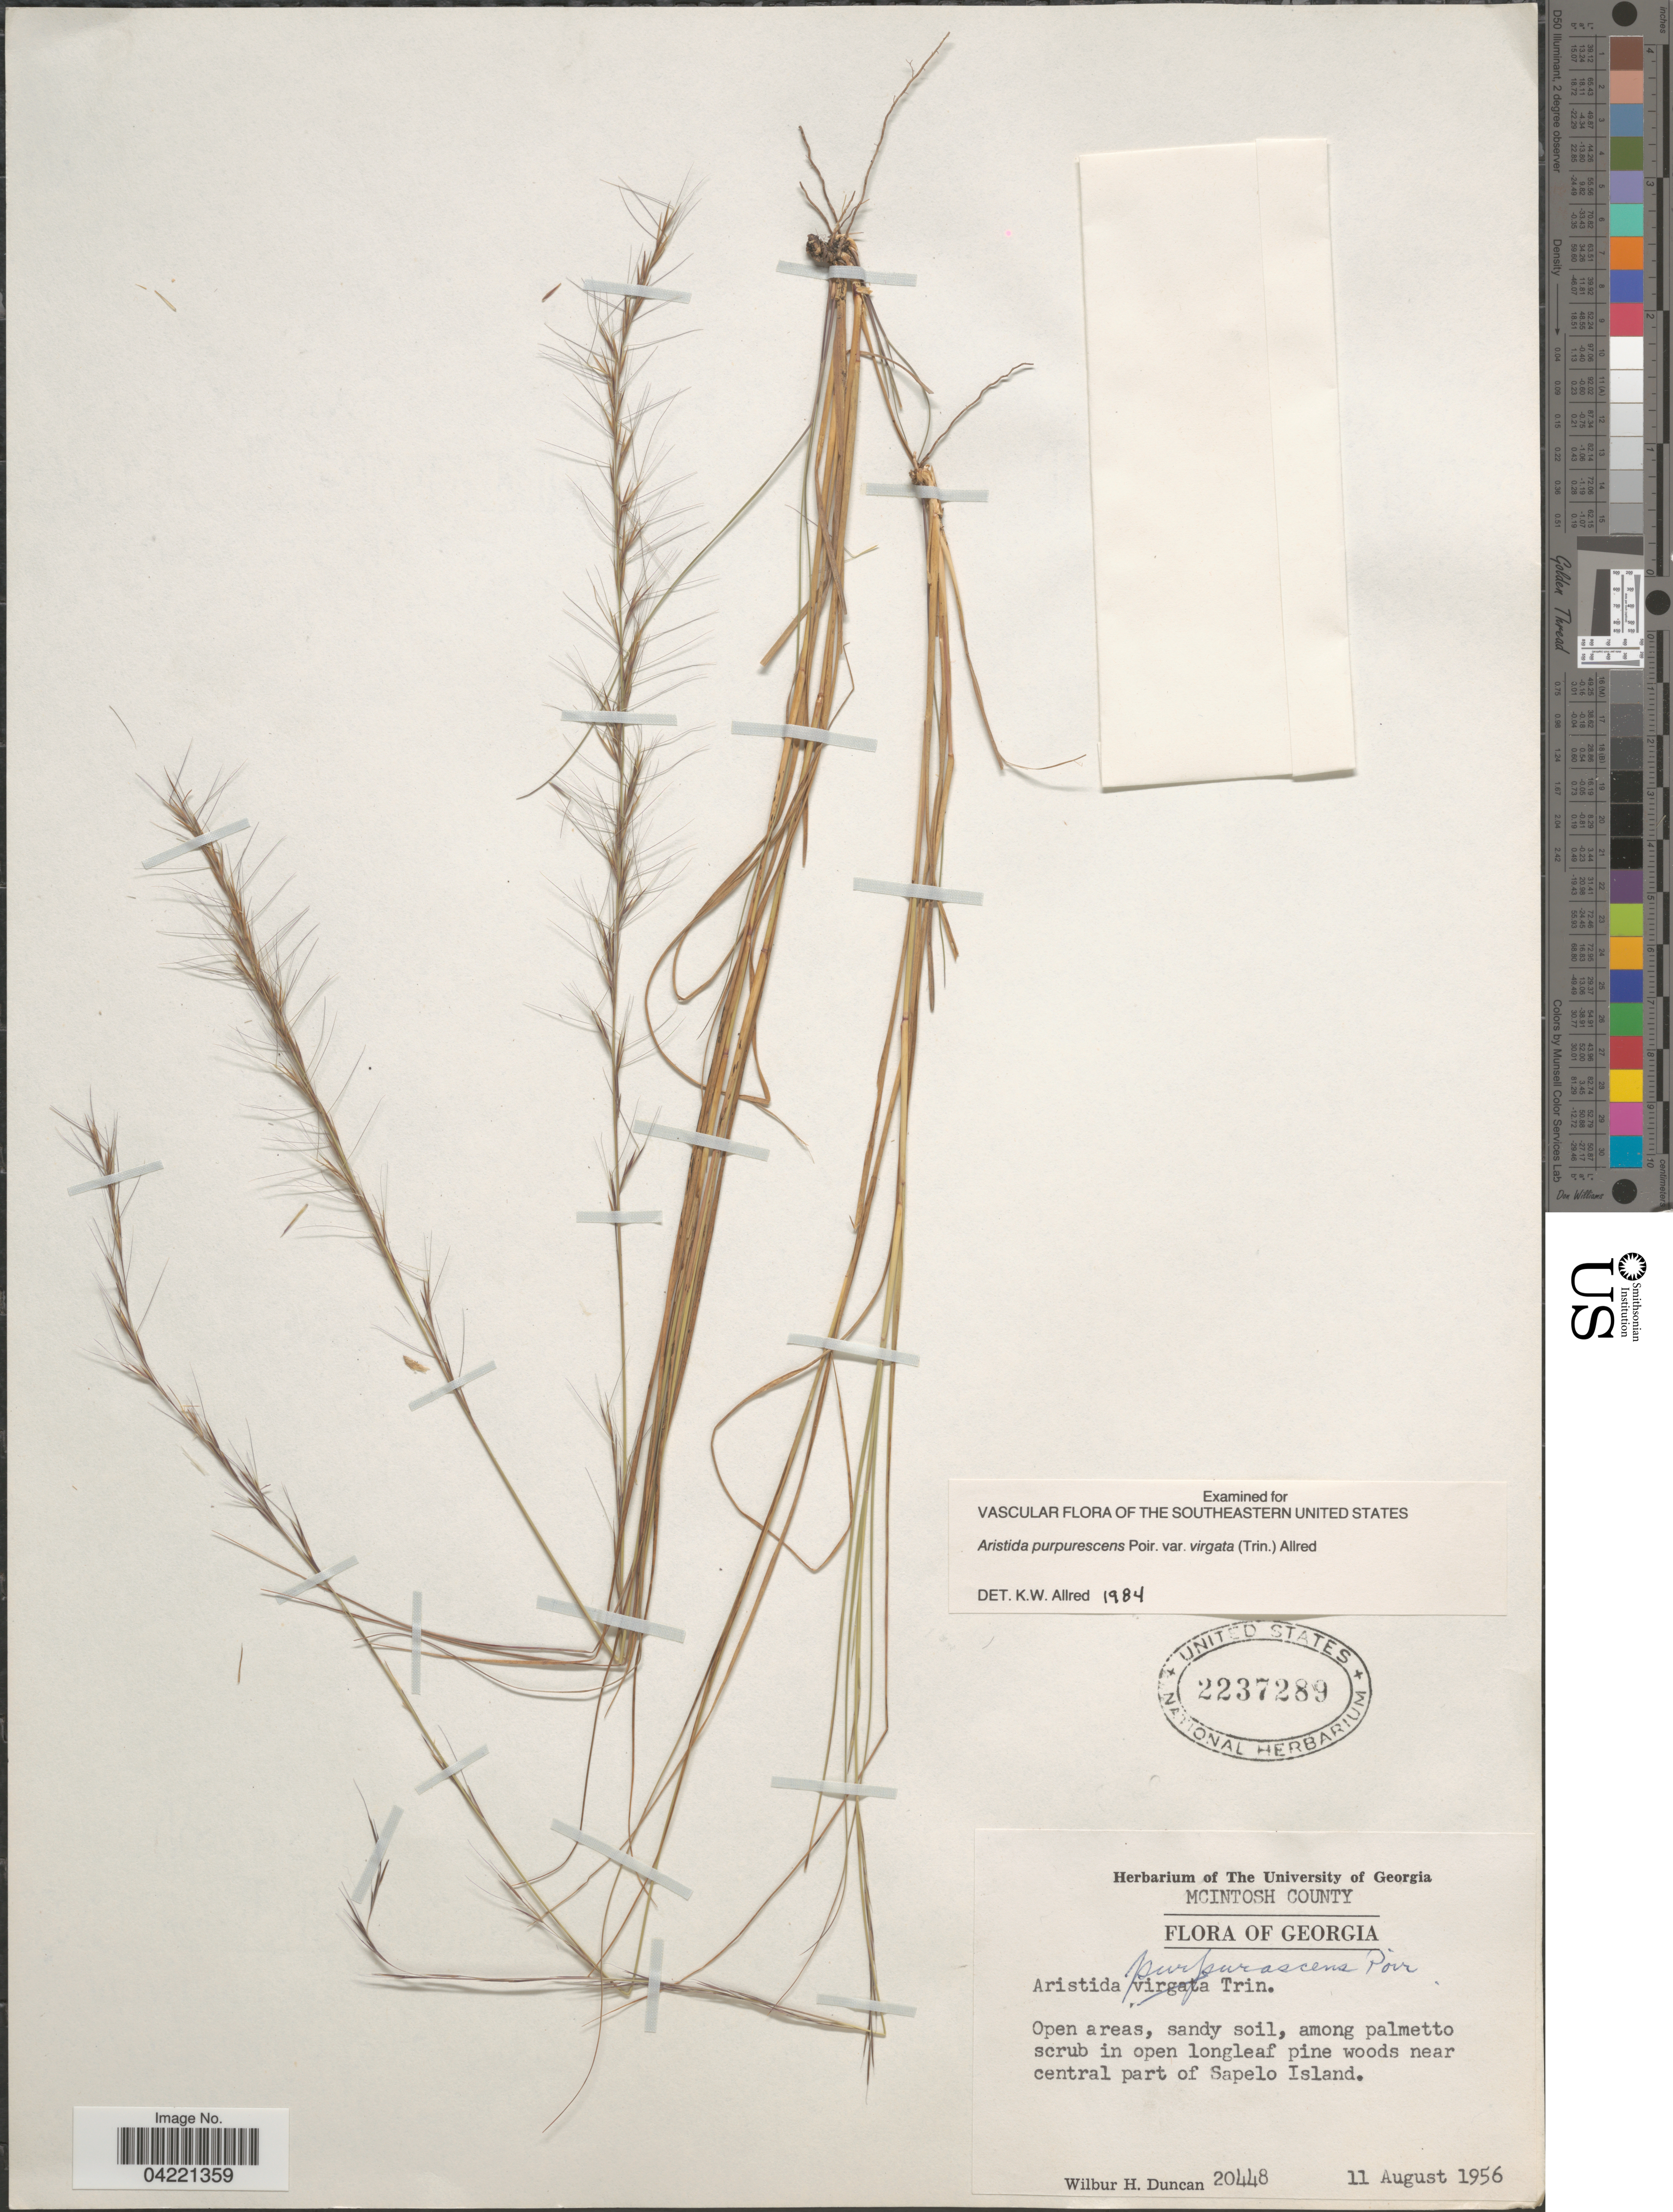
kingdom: Plantae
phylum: Tracheophyta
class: Liliopsida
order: Poales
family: Poaceae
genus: Aristida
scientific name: Aristida purpurascens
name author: Poir.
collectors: W. H. Duncan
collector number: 20448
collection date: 1956-08-11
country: United States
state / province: Georgia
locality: McIntosh County. Open areas, sandy soil, among palmetto scrub in open longleaf pine woods near central part of Sapelo Island.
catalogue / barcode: US 2237289